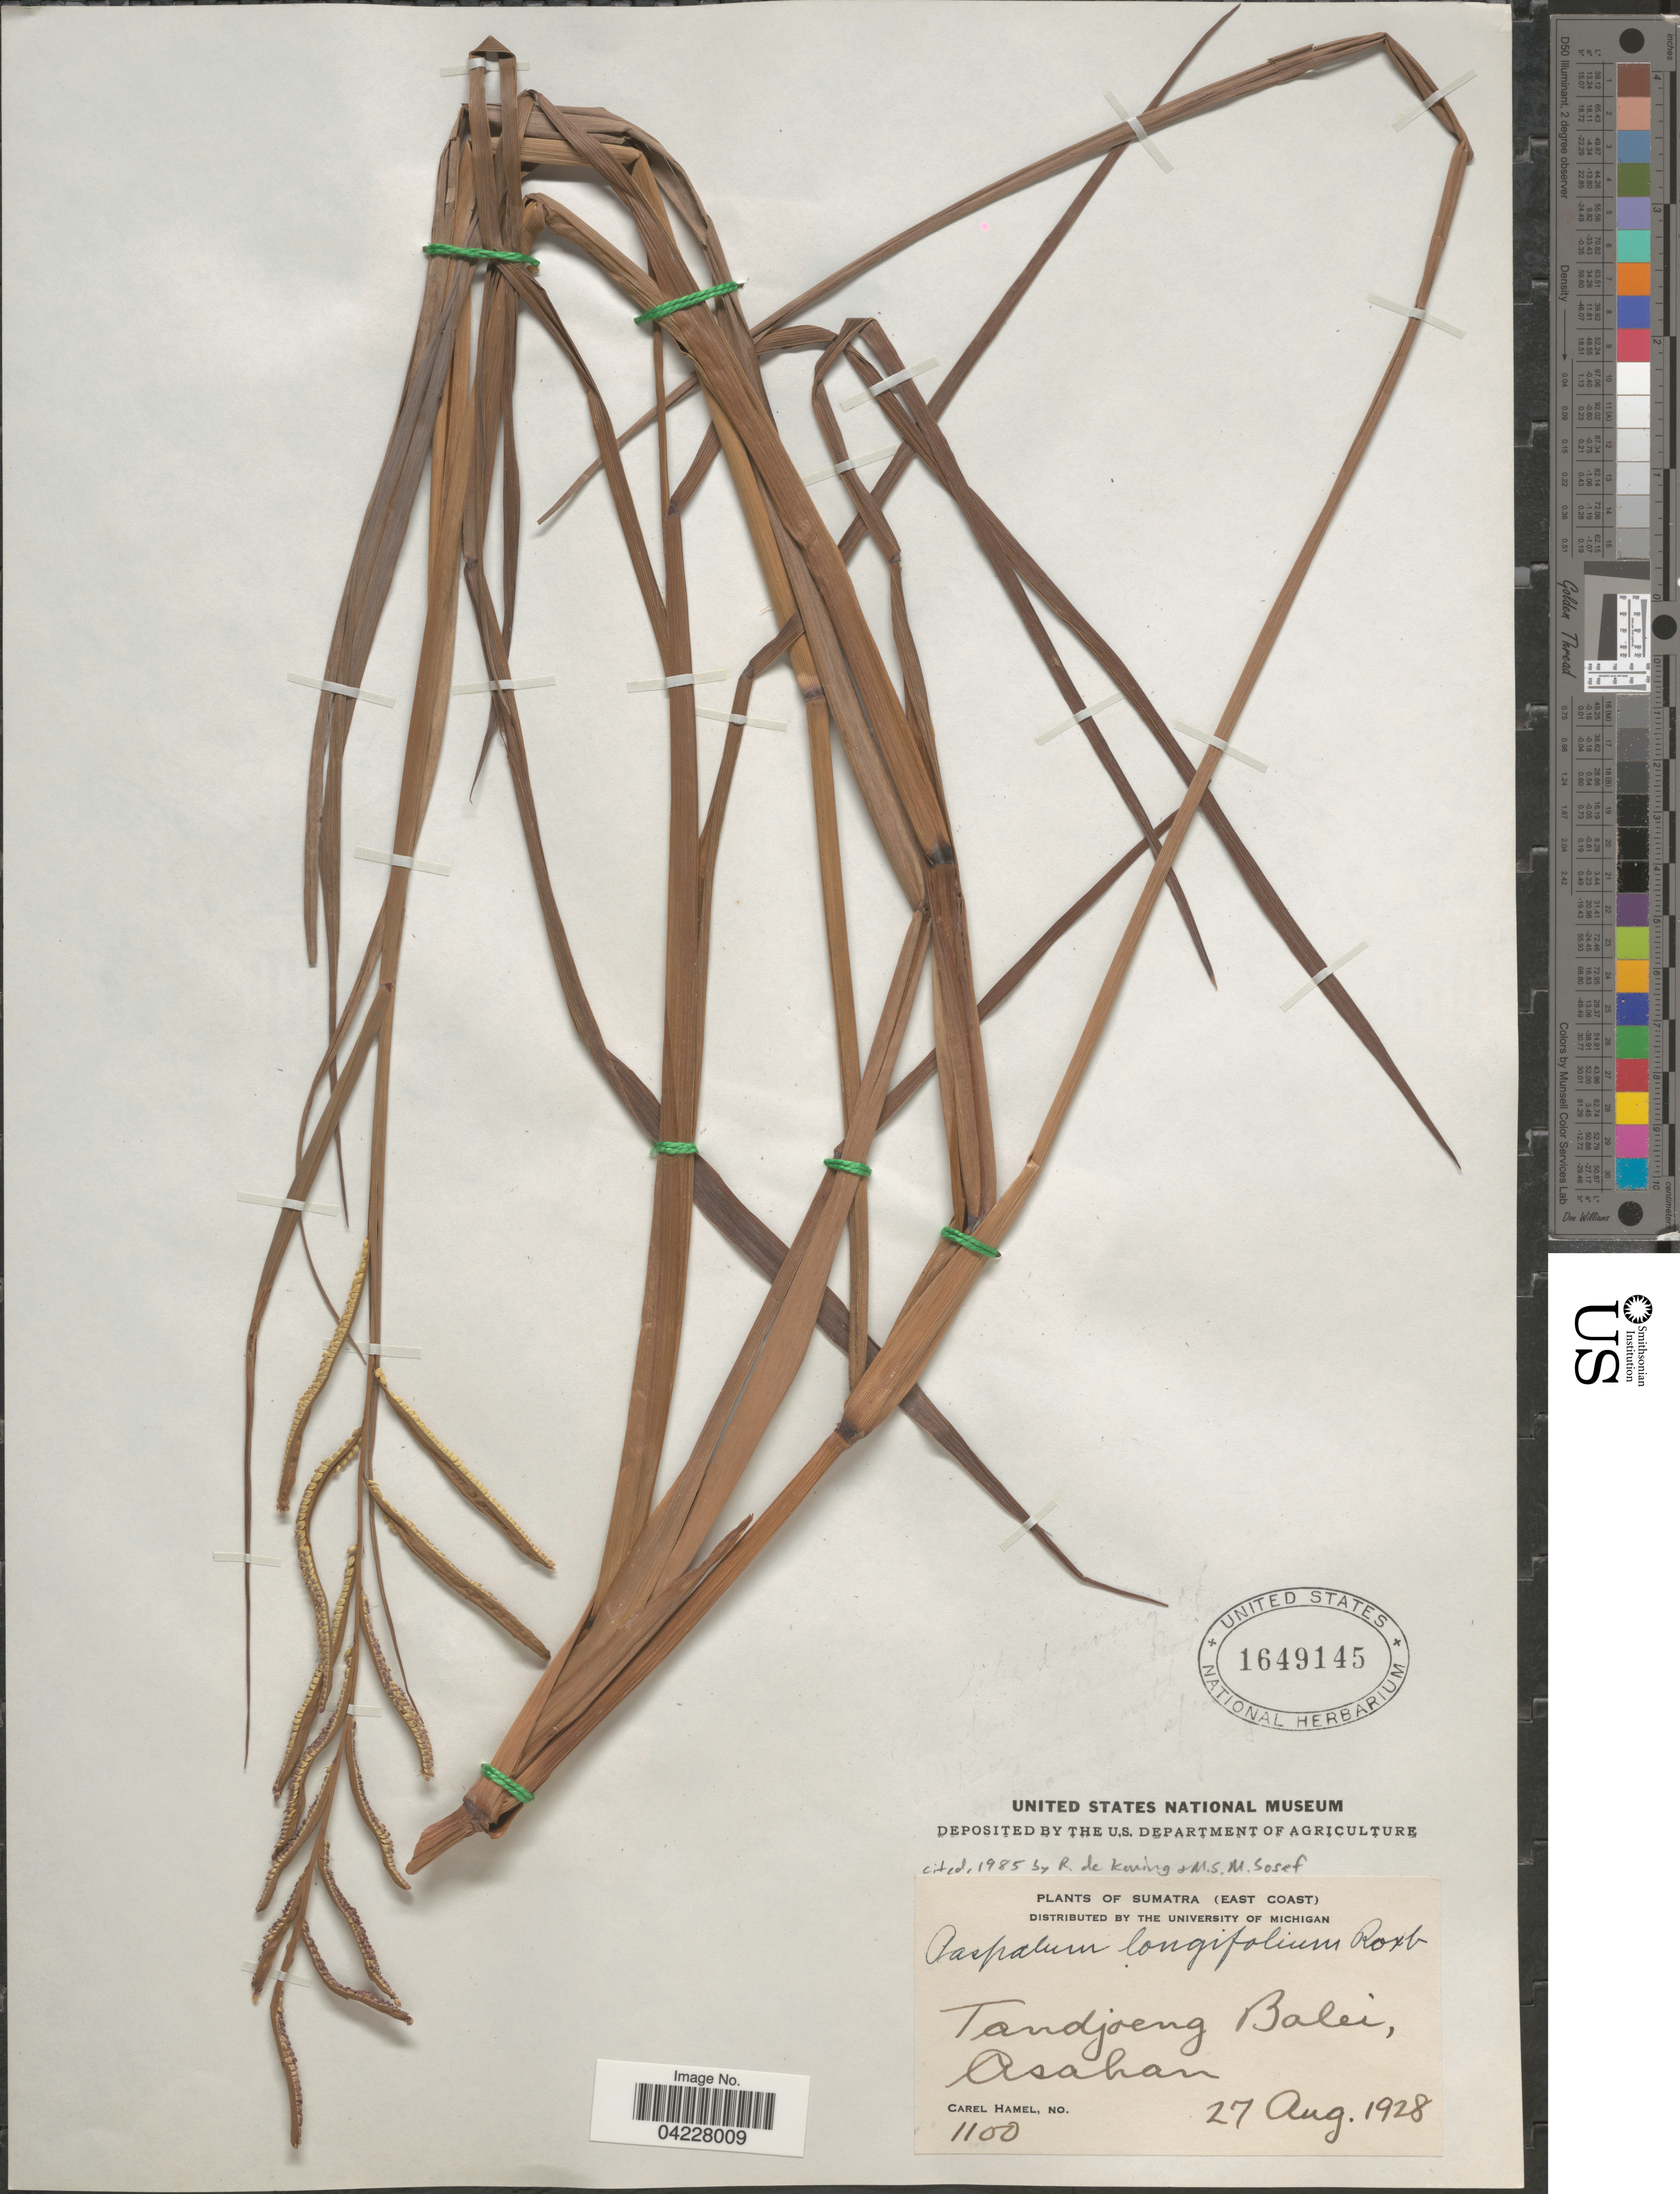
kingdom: Plantae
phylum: Tracheophyta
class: Liliopsida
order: Poales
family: Poaceae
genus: Paspalum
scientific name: Paspalum longifolium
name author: Roxb.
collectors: C. Hamel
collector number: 1100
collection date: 1928-08-27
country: Indonesia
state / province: Sumatra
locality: (East Coast). Tandjoeng Balei, Asahan.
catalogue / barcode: US 1649145